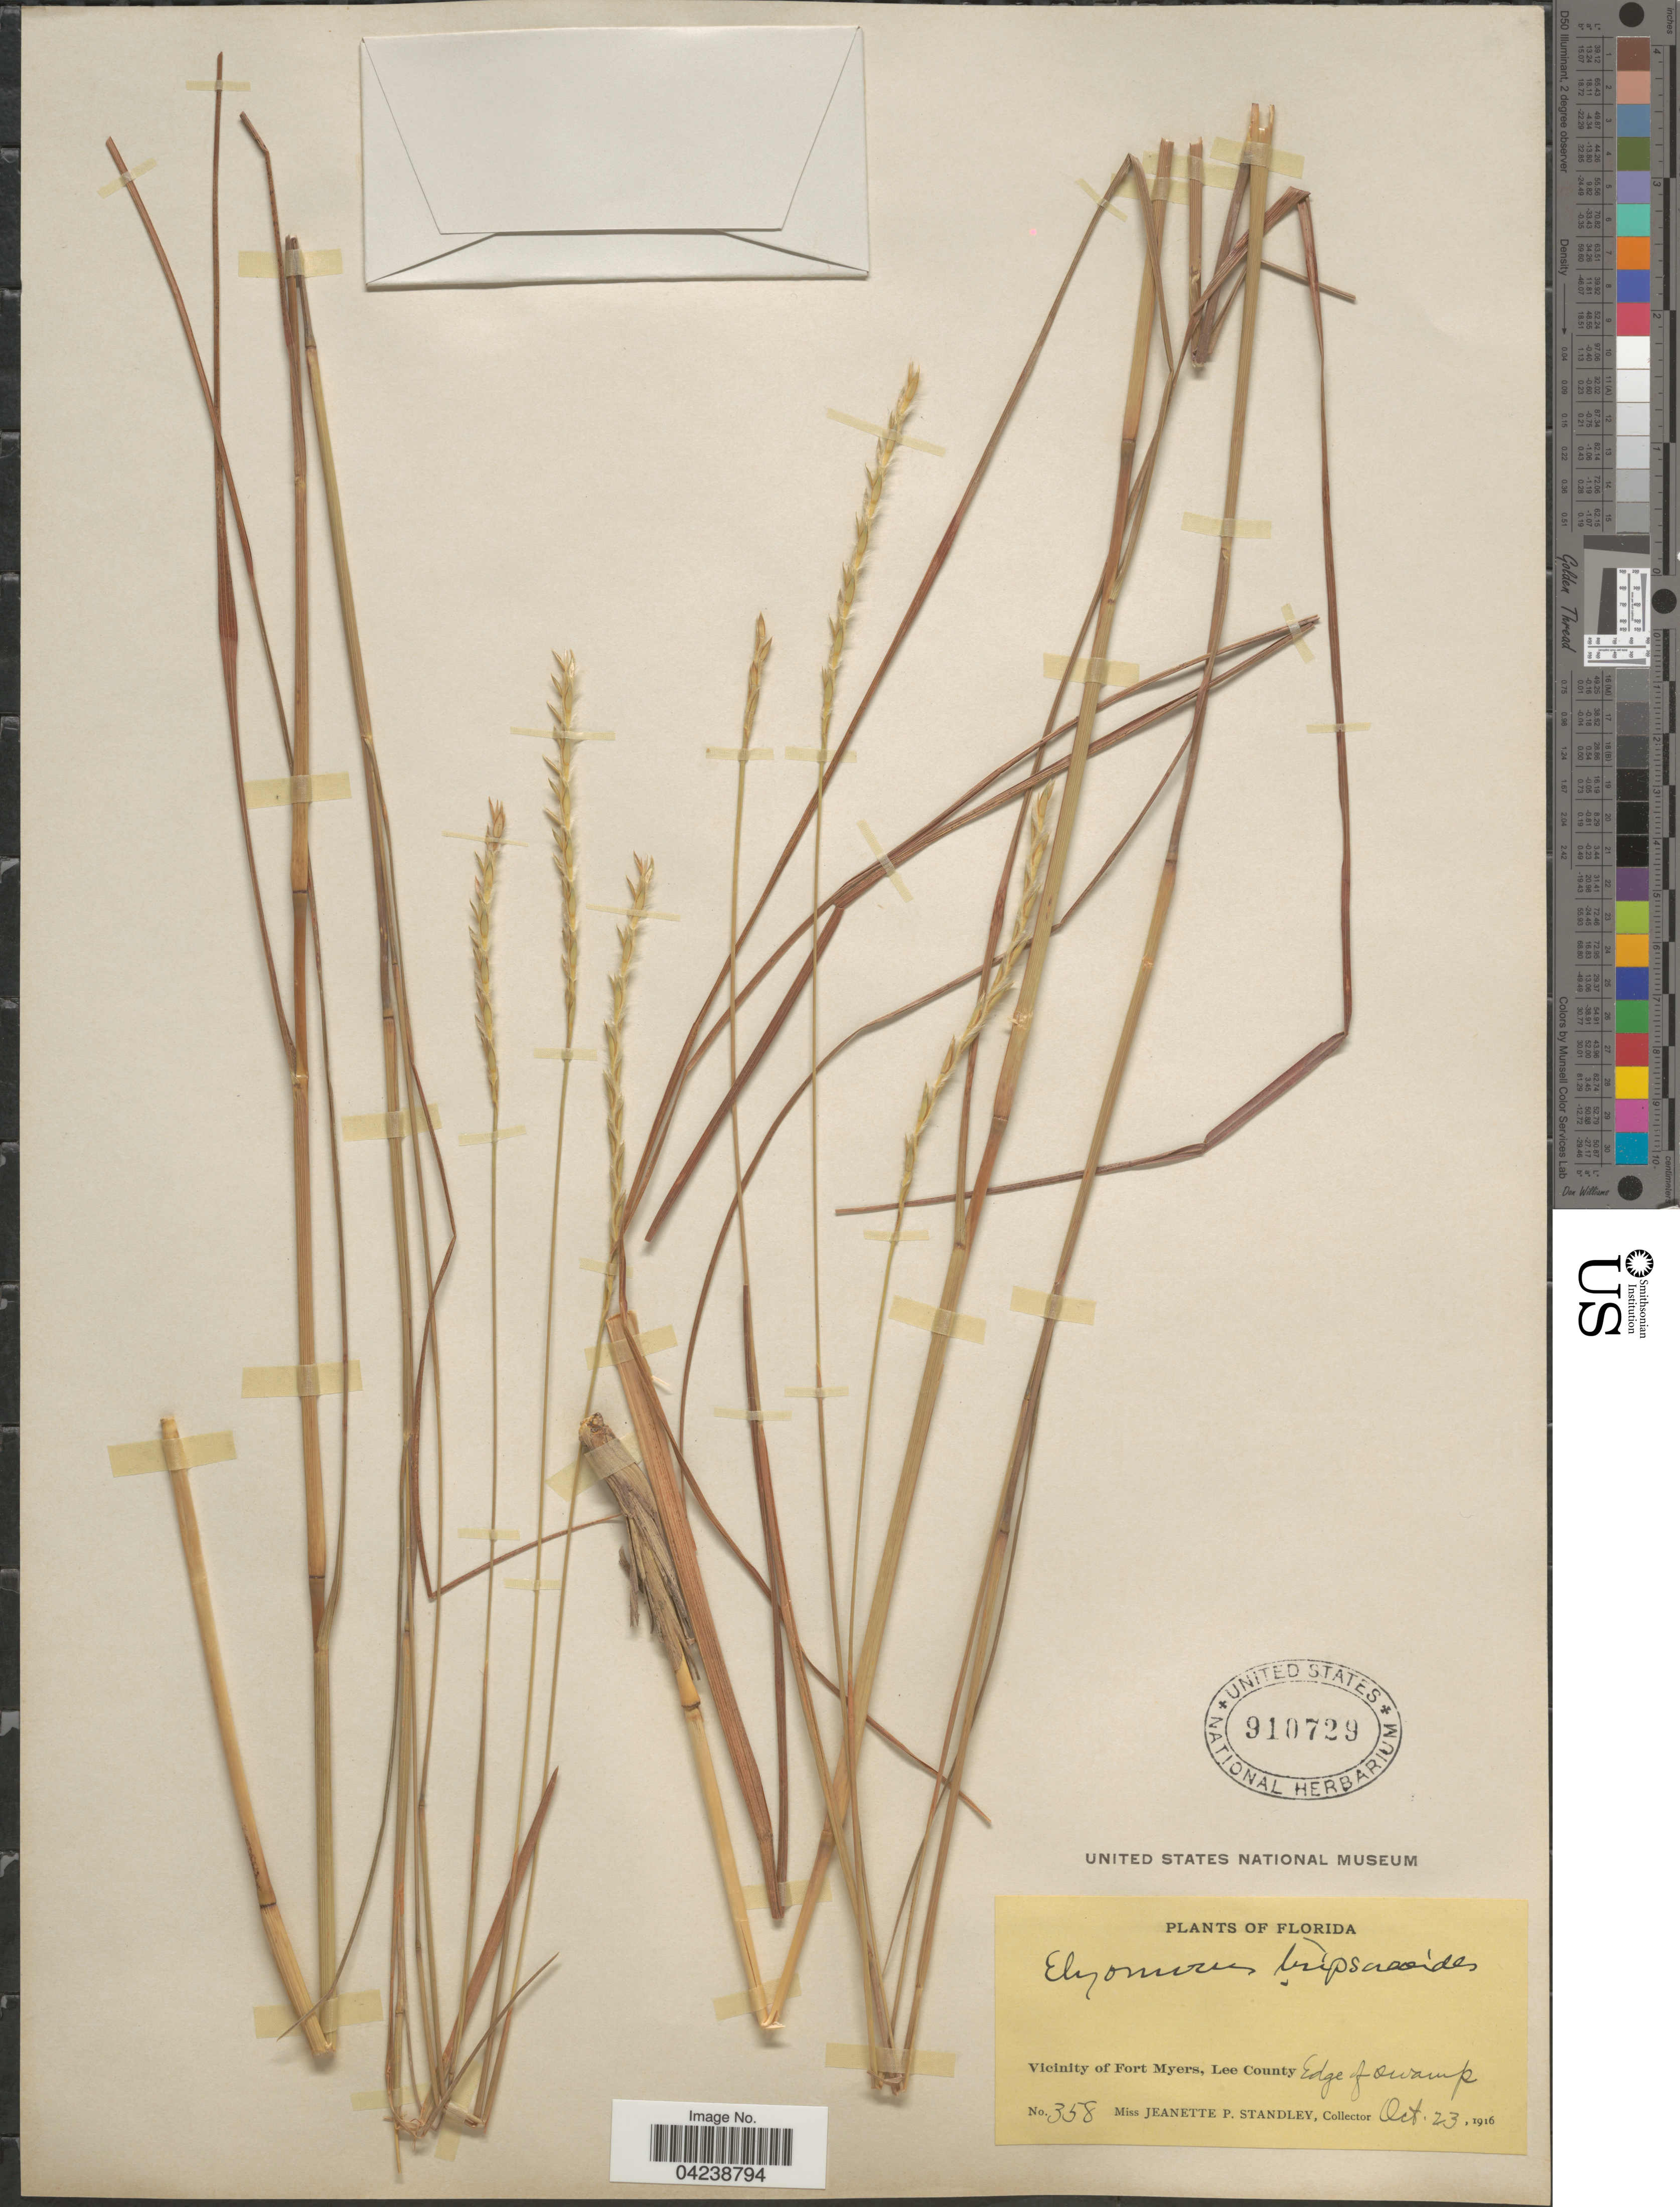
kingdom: Plantae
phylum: Tracheophyta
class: Liliopsida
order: Poales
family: Poaceae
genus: Elionurus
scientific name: Elionurus tripsacoides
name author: Humb. & Bonpl. ex Willd.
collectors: J. P. Standley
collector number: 358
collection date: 1916-10-23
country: United States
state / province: Florida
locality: Vicinity of Fort Myers, Lee County. Edge of Swamp.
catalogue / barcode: US 910729